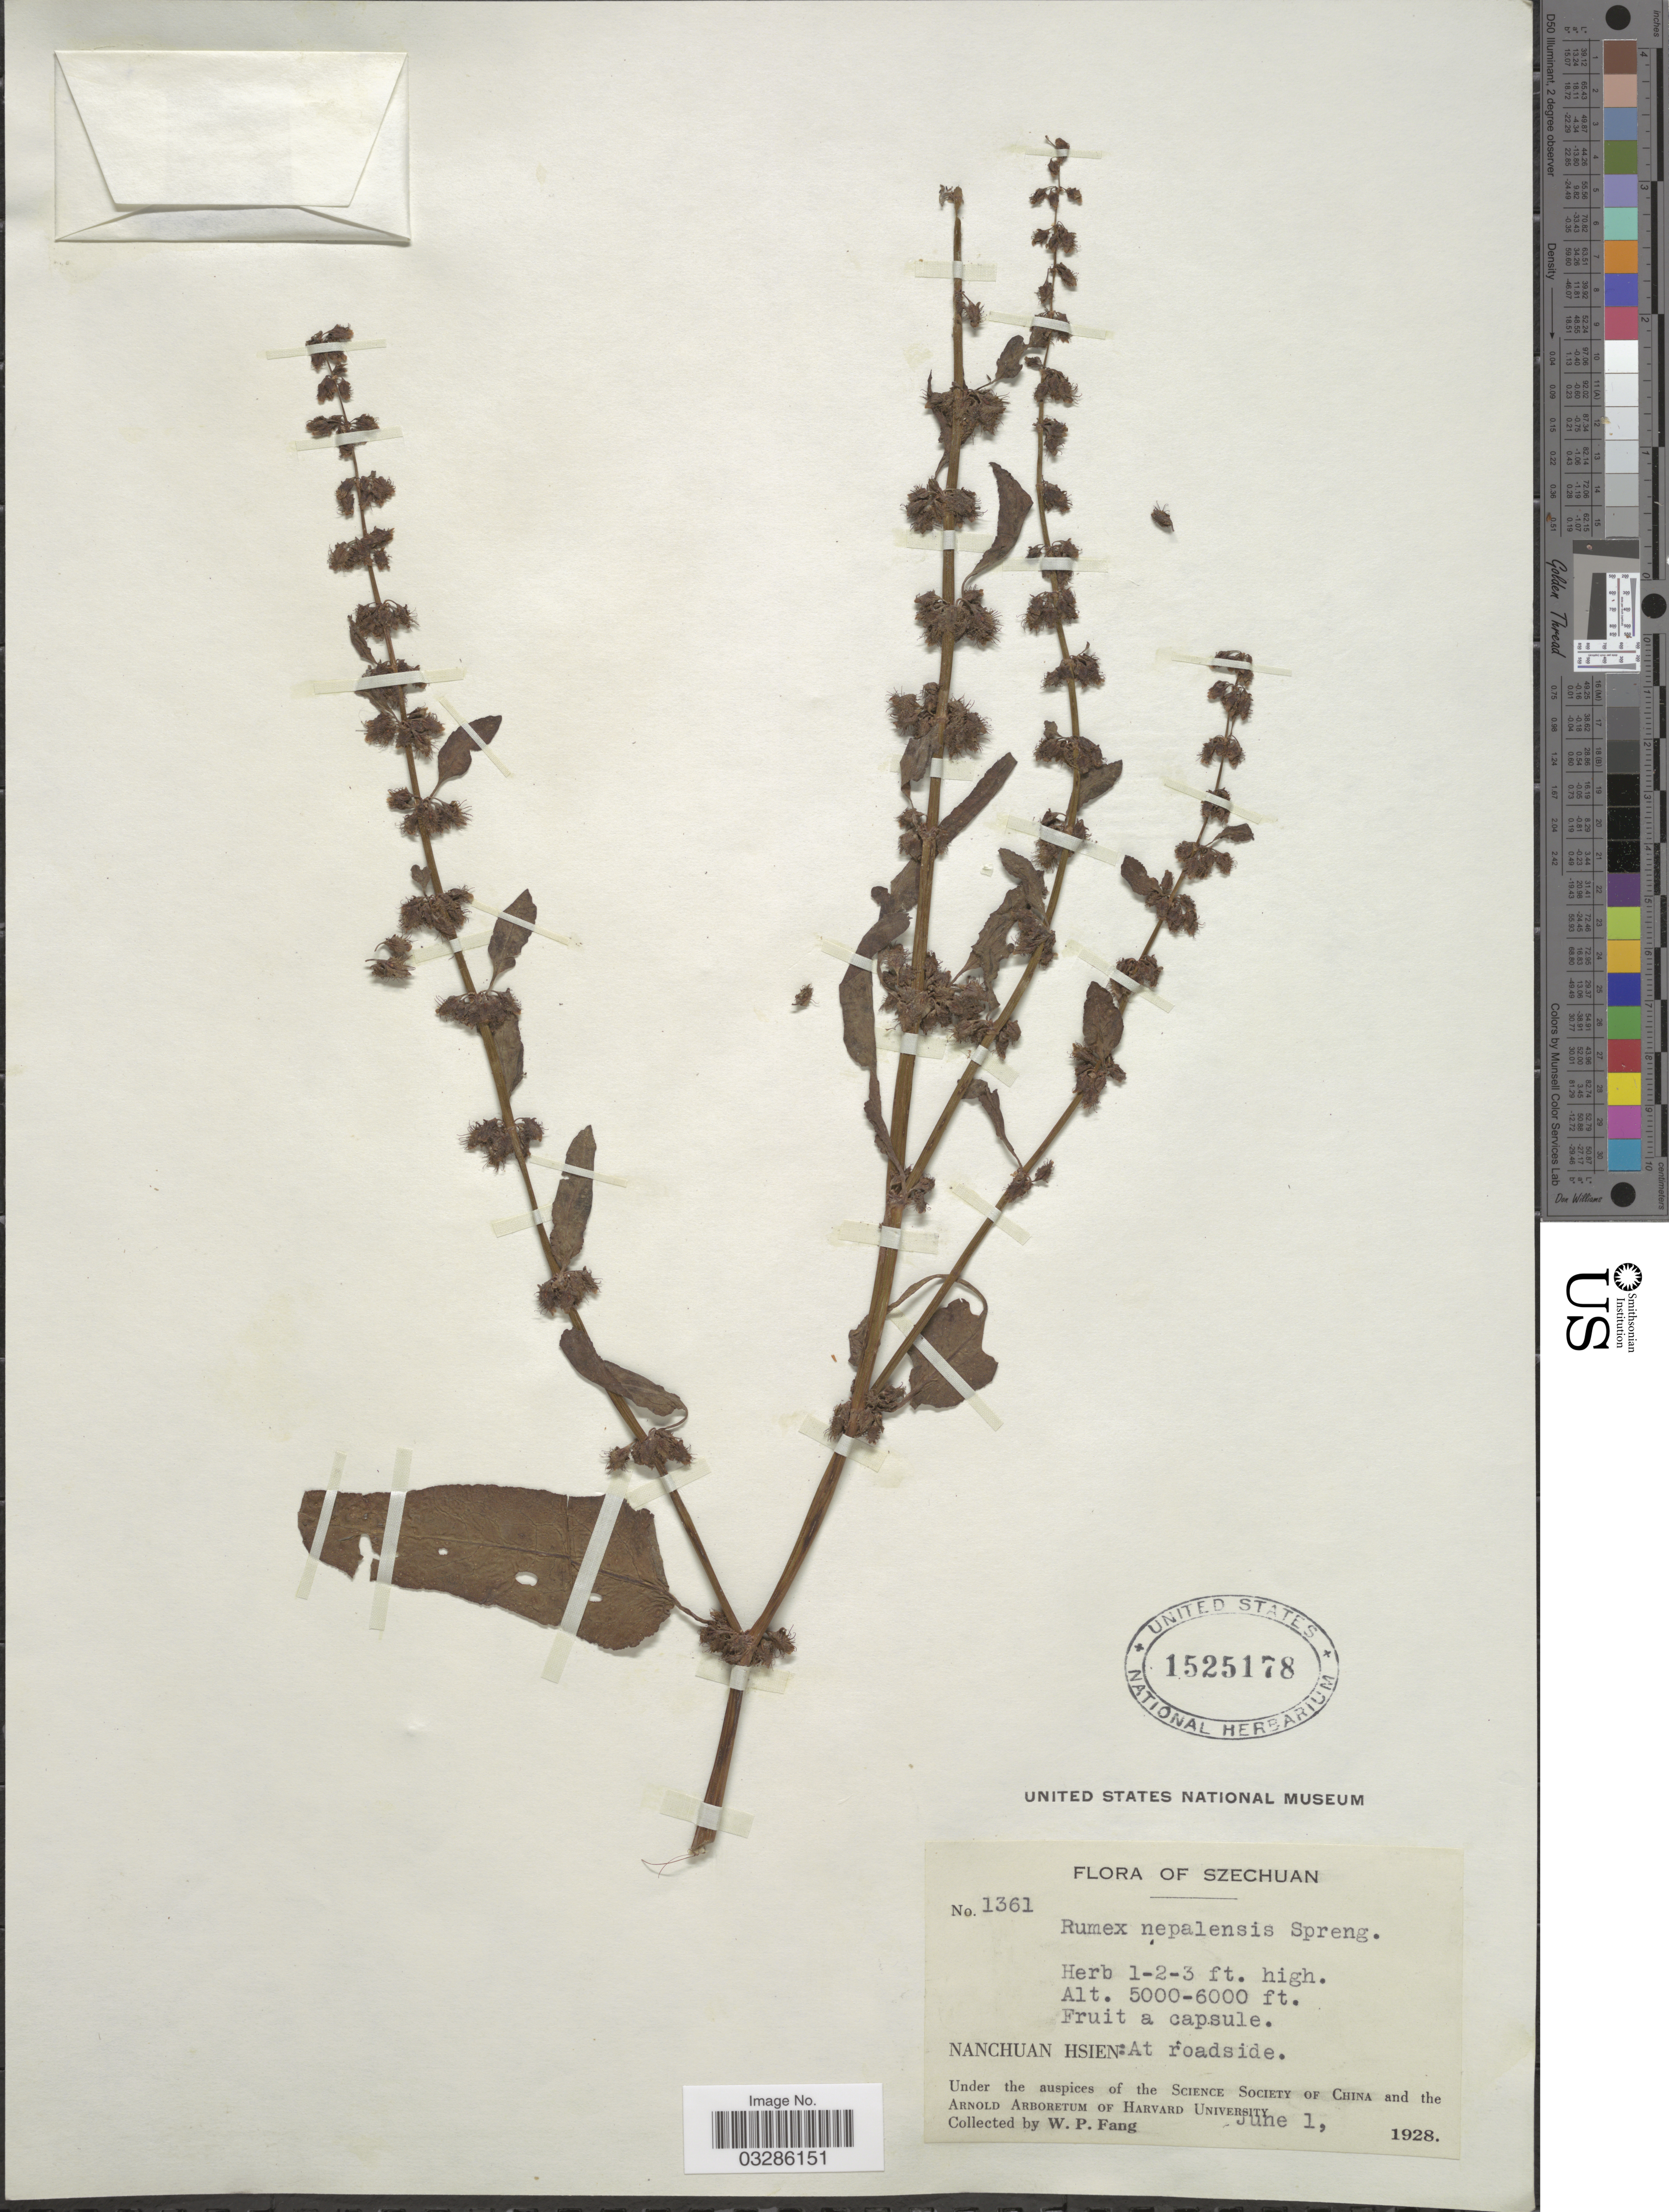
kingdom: Plantae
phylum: Tracheophyta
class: Magnoliopsida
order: Caryophyllales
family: Polygonaceae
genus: Rumex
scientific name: Rumex nepalensis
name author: Spreng.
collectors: W. P. Fang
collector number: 1361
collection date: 1928-06-01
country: China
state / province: Sichuan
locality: Szechuan. Nanchuan Hsien: At roadside.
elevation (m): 1524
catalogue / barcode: US 1525178